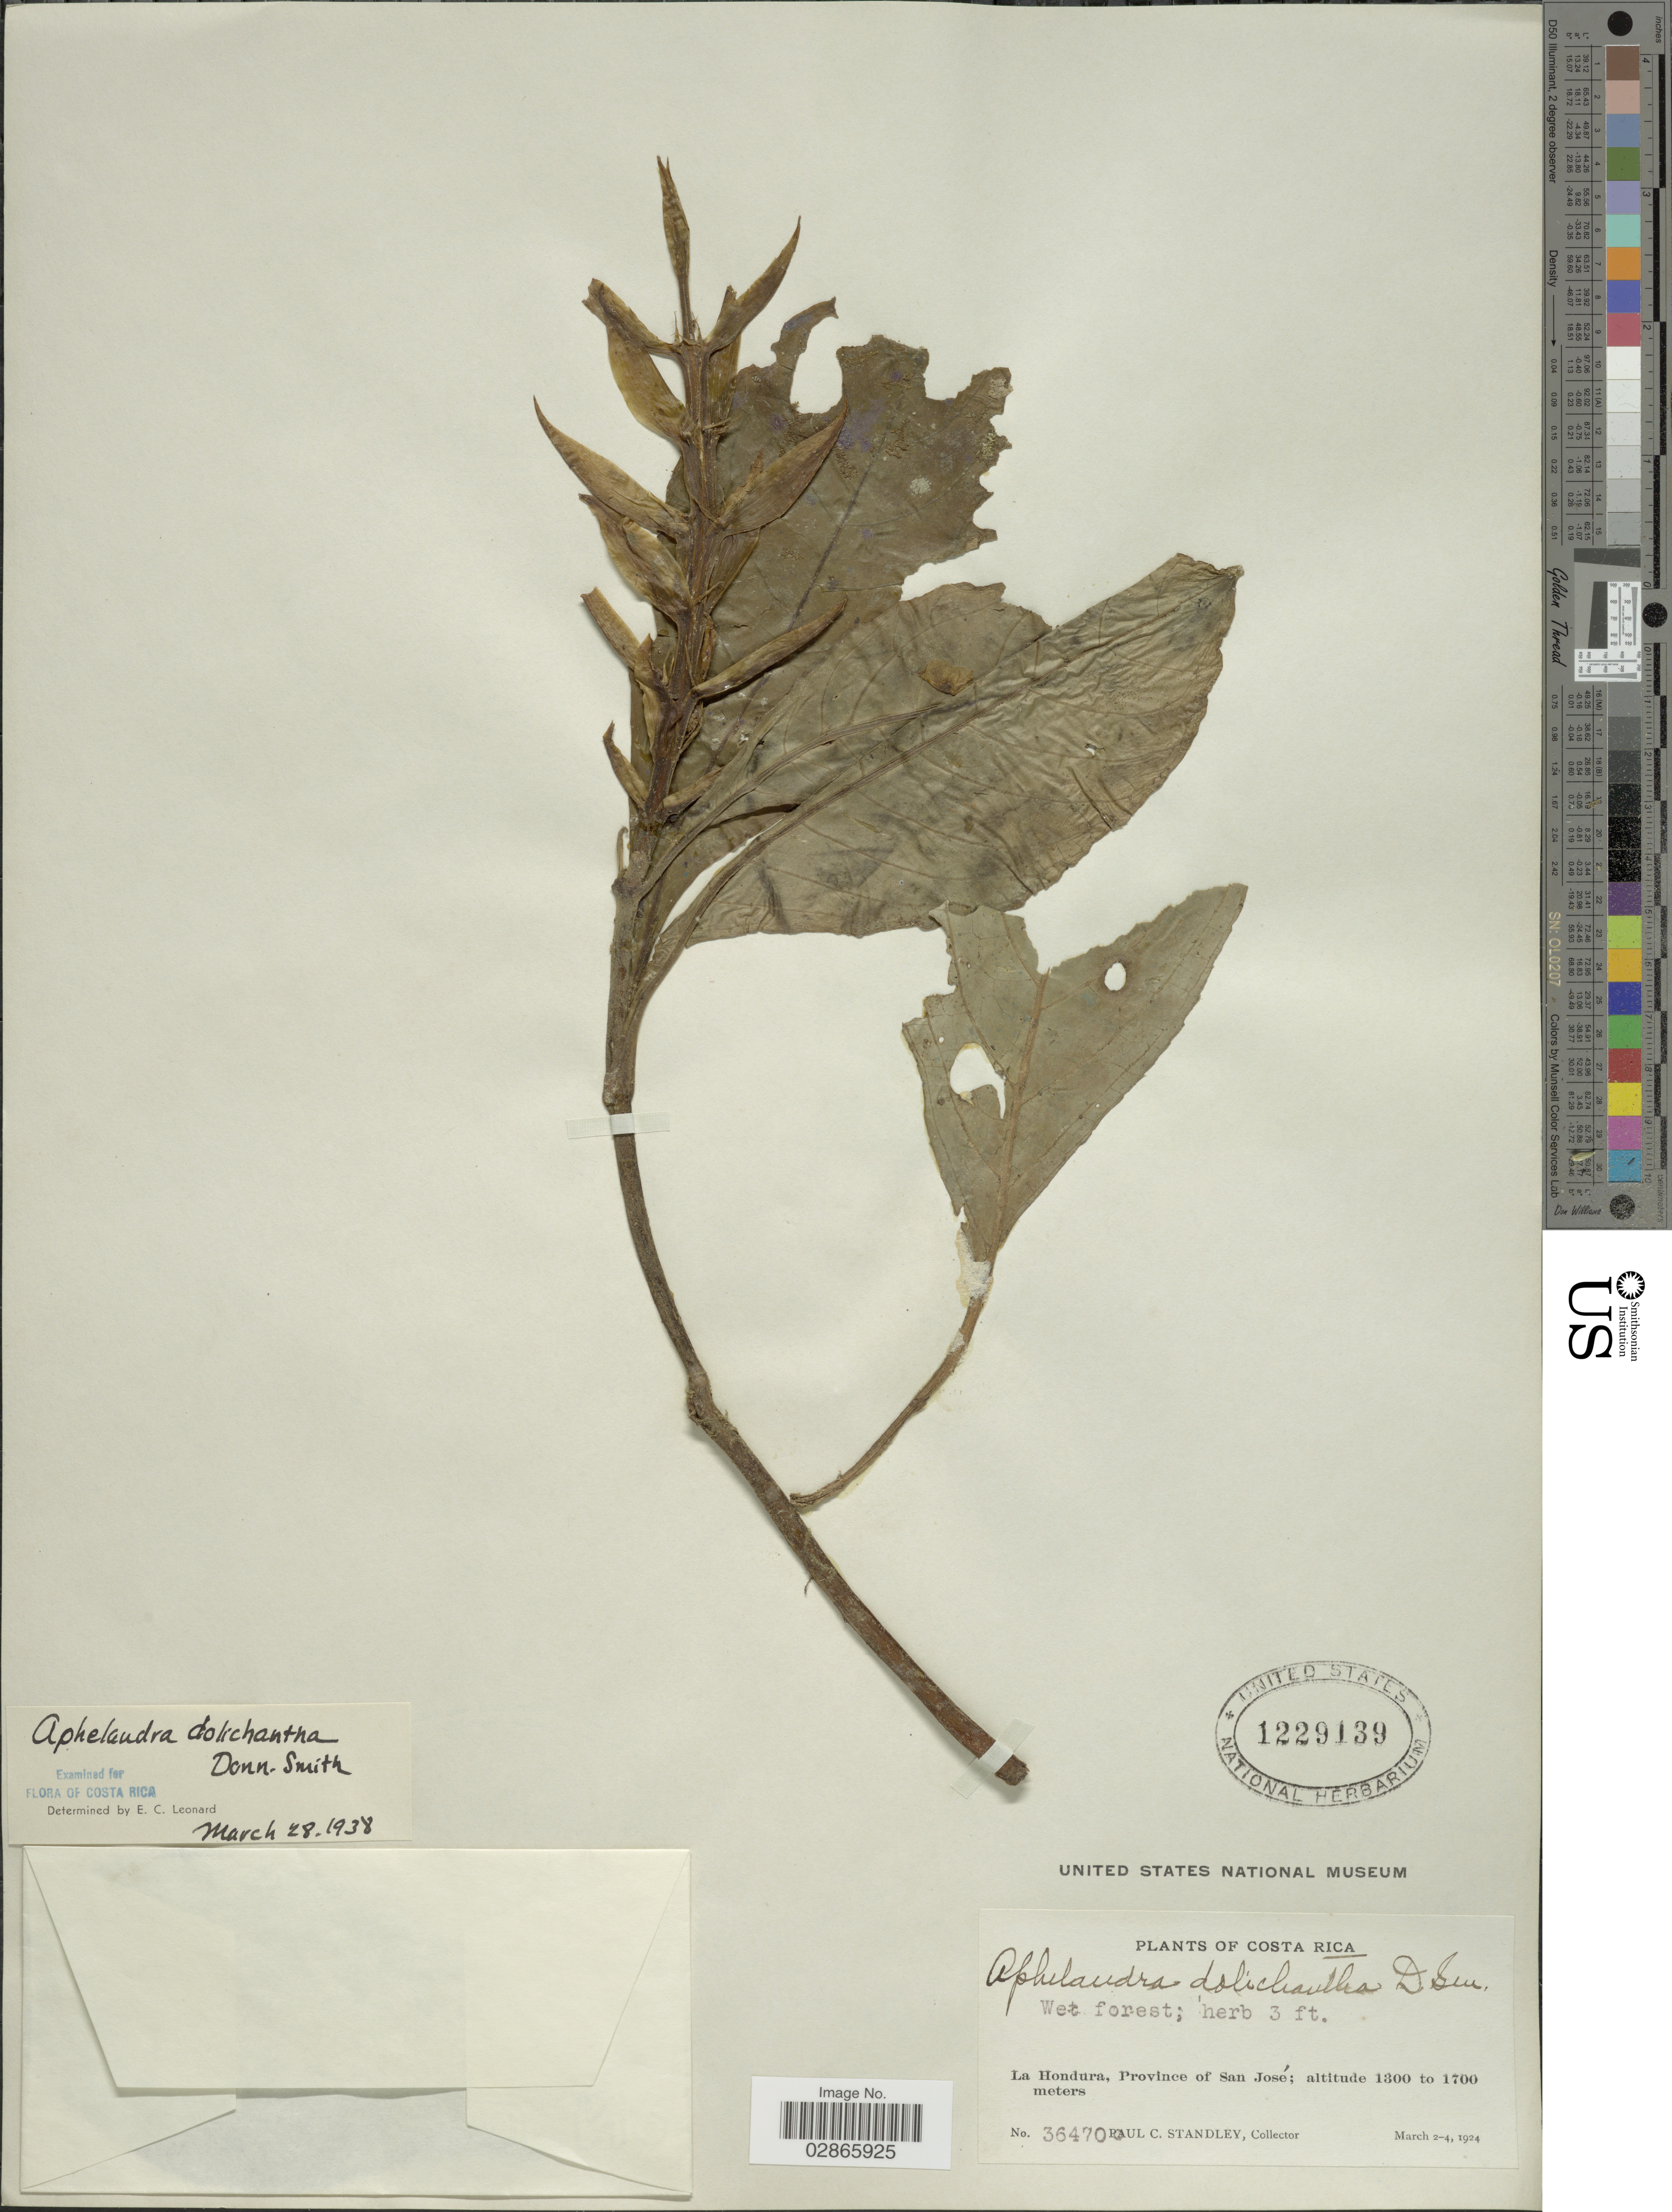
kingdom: Plantae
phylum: Tracheophyta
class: Magnoliopsida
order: Lamiales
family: Acanthaceae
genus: Aphelandra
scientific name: Aphelandra dolichantha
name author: Donn. Sm.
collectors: P. C. Standley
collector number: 364700?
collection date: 1924-03-12/1924-03-13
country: Costa Rica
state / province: San José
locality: La Hondura.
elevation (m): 1300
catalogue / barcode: US 1229139